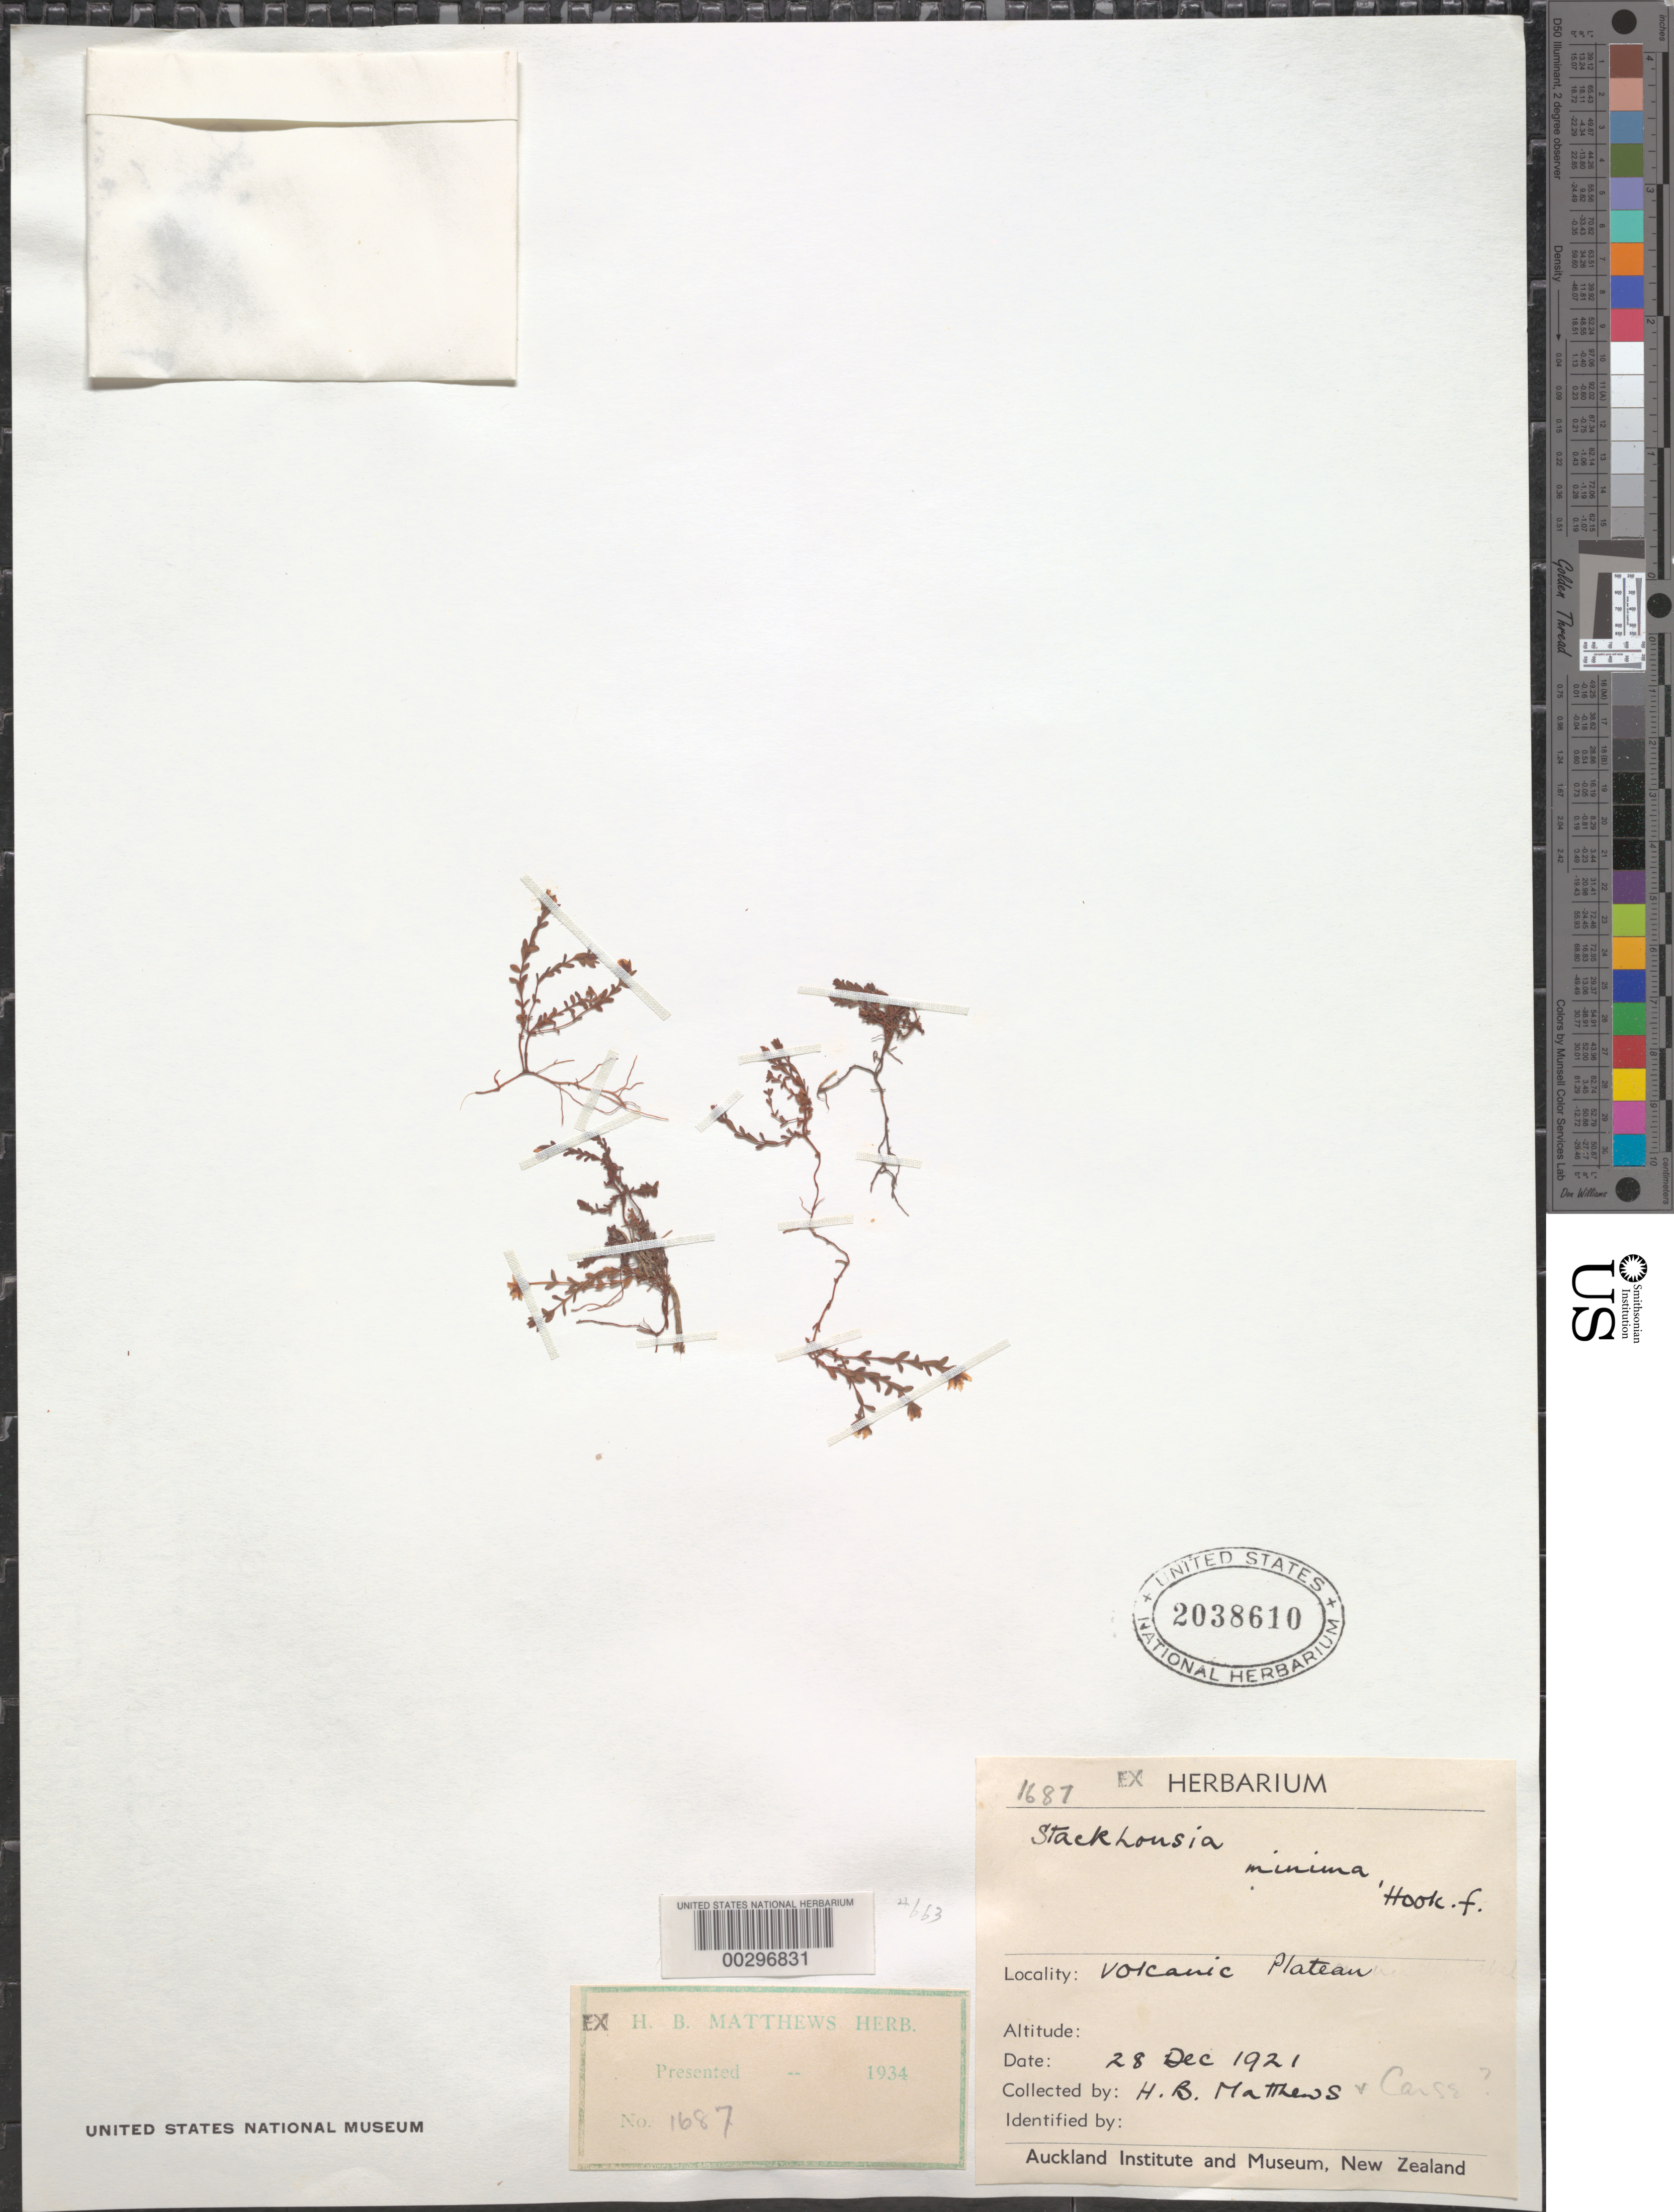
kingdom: Plantae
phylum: Tracheophyta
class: Magnoliopsida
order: Celastrales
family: Celastraceae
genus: Stackhousia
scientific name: Stackhousia minima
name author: Hook. f.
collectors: H. B. Matthews & -. Carse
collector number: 1687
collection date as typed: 28 Dec 1921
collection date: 1921-12-28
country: New Zealand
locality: Volcanic plateau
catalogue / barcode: US 2038610